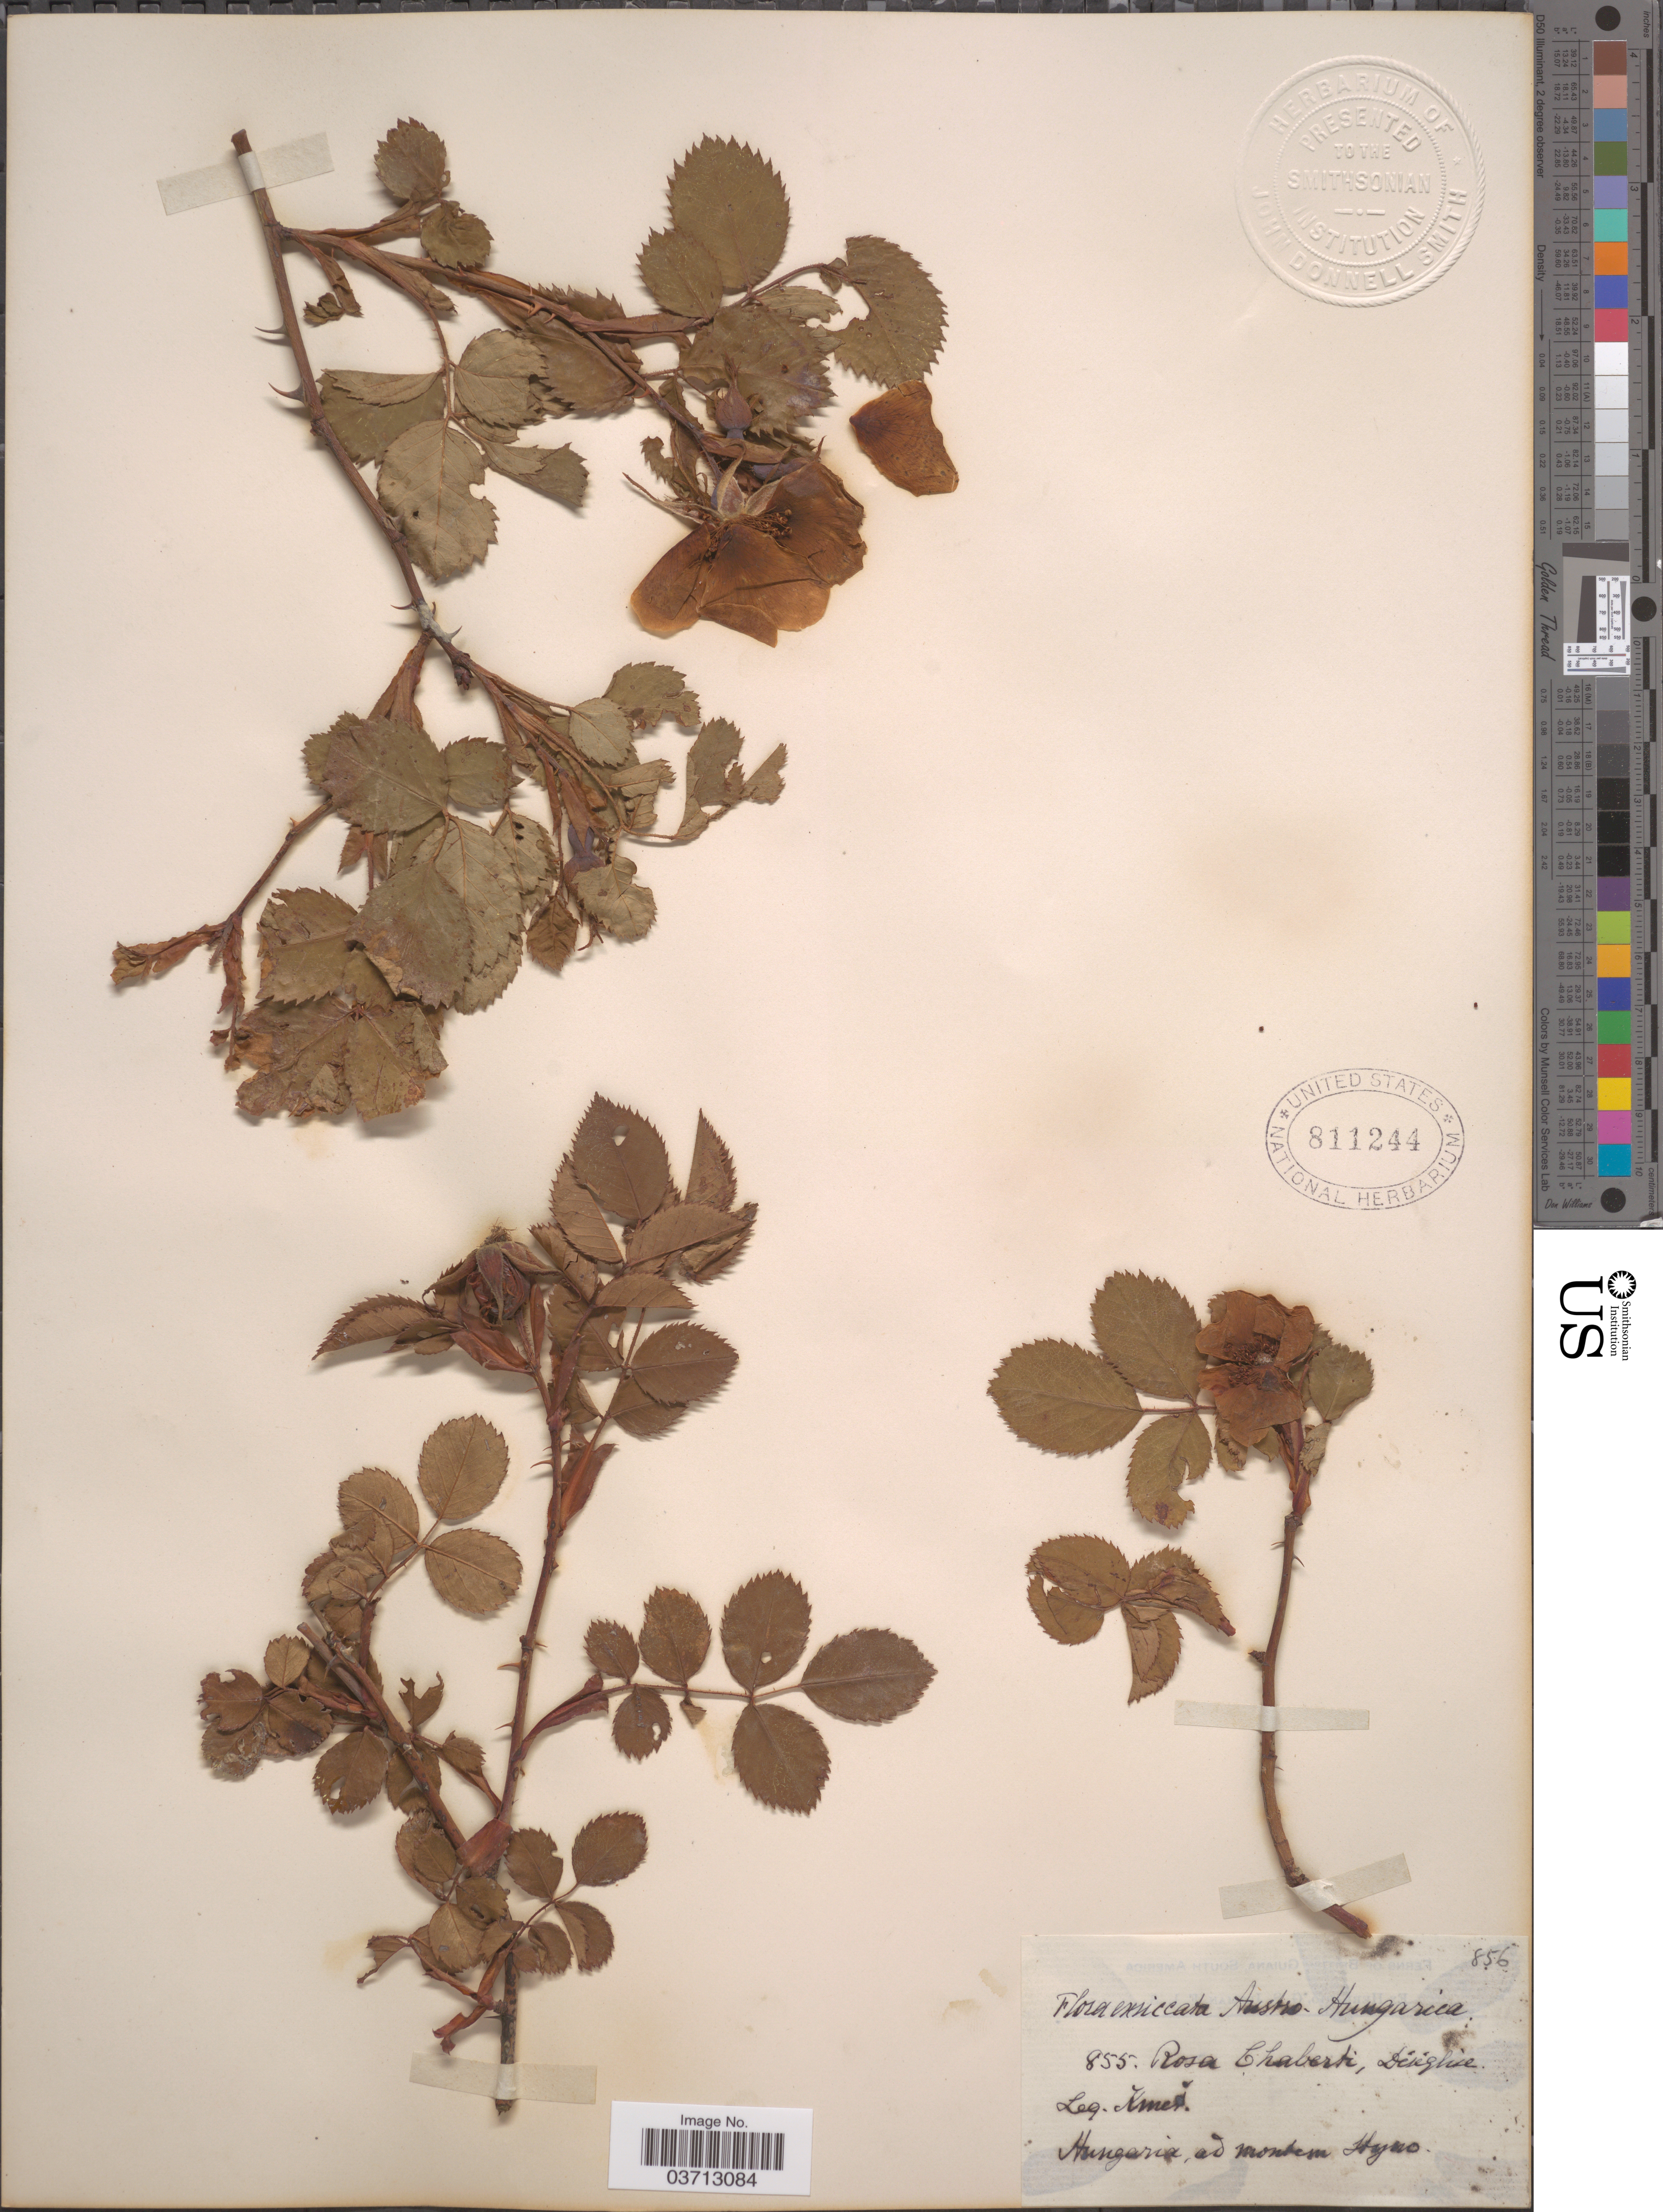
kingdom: Plantae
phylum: Tracheophyta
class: Magnoliopsida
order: Rosales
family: Rosaceae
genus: Rosa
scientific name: Rosa chabertii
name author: Déségl.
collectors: A. Kmet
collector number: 855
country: Hungary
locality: Ad montem Hyno.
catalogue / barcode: US 811244